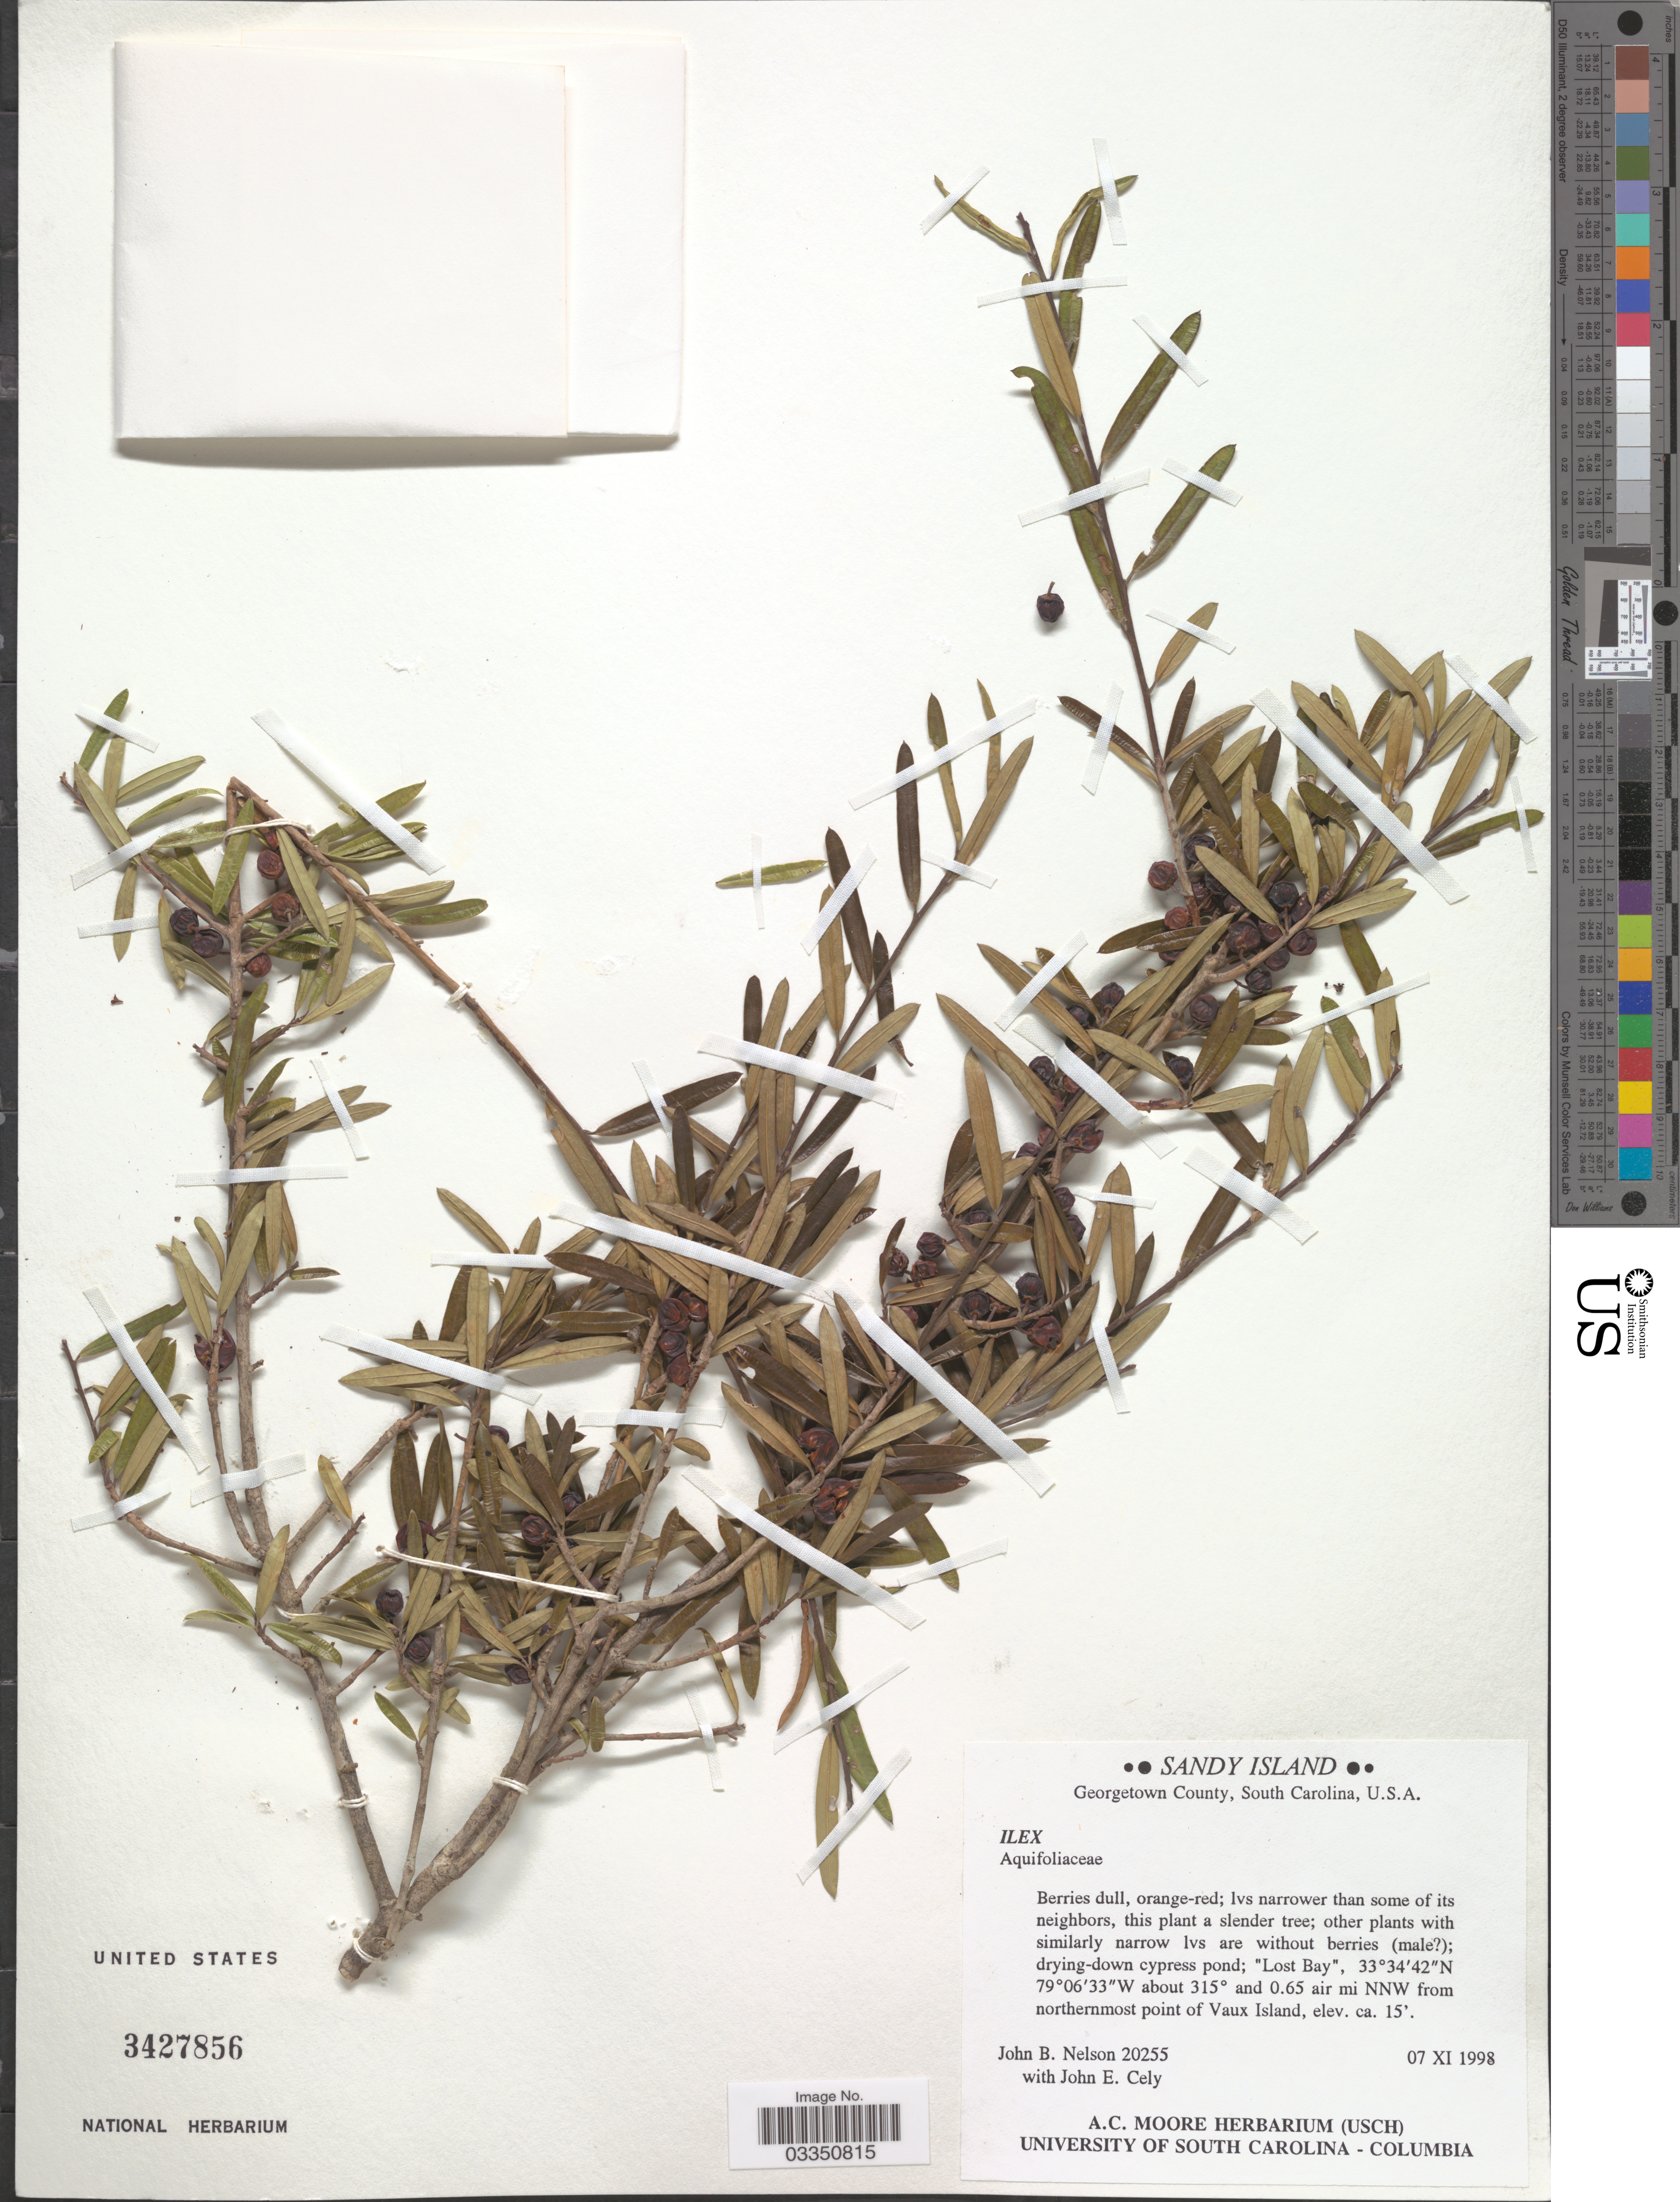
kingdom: Plantae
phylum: Tracheophyta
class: Magnoliopsida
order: Aquifoliales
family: Aquifoliaceae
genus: Ilex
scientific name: Ilex sp.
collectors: J. B. Nelson & J. Cely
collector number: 20255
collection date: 1998-11-07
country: United States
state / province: South Carolina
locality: Sandy Island, Georgetown County, "Lost Bay", about 315° and 0.65 air mi NNW from northernmost point of Vaux Island.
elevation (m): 5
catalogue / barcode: US 3427856